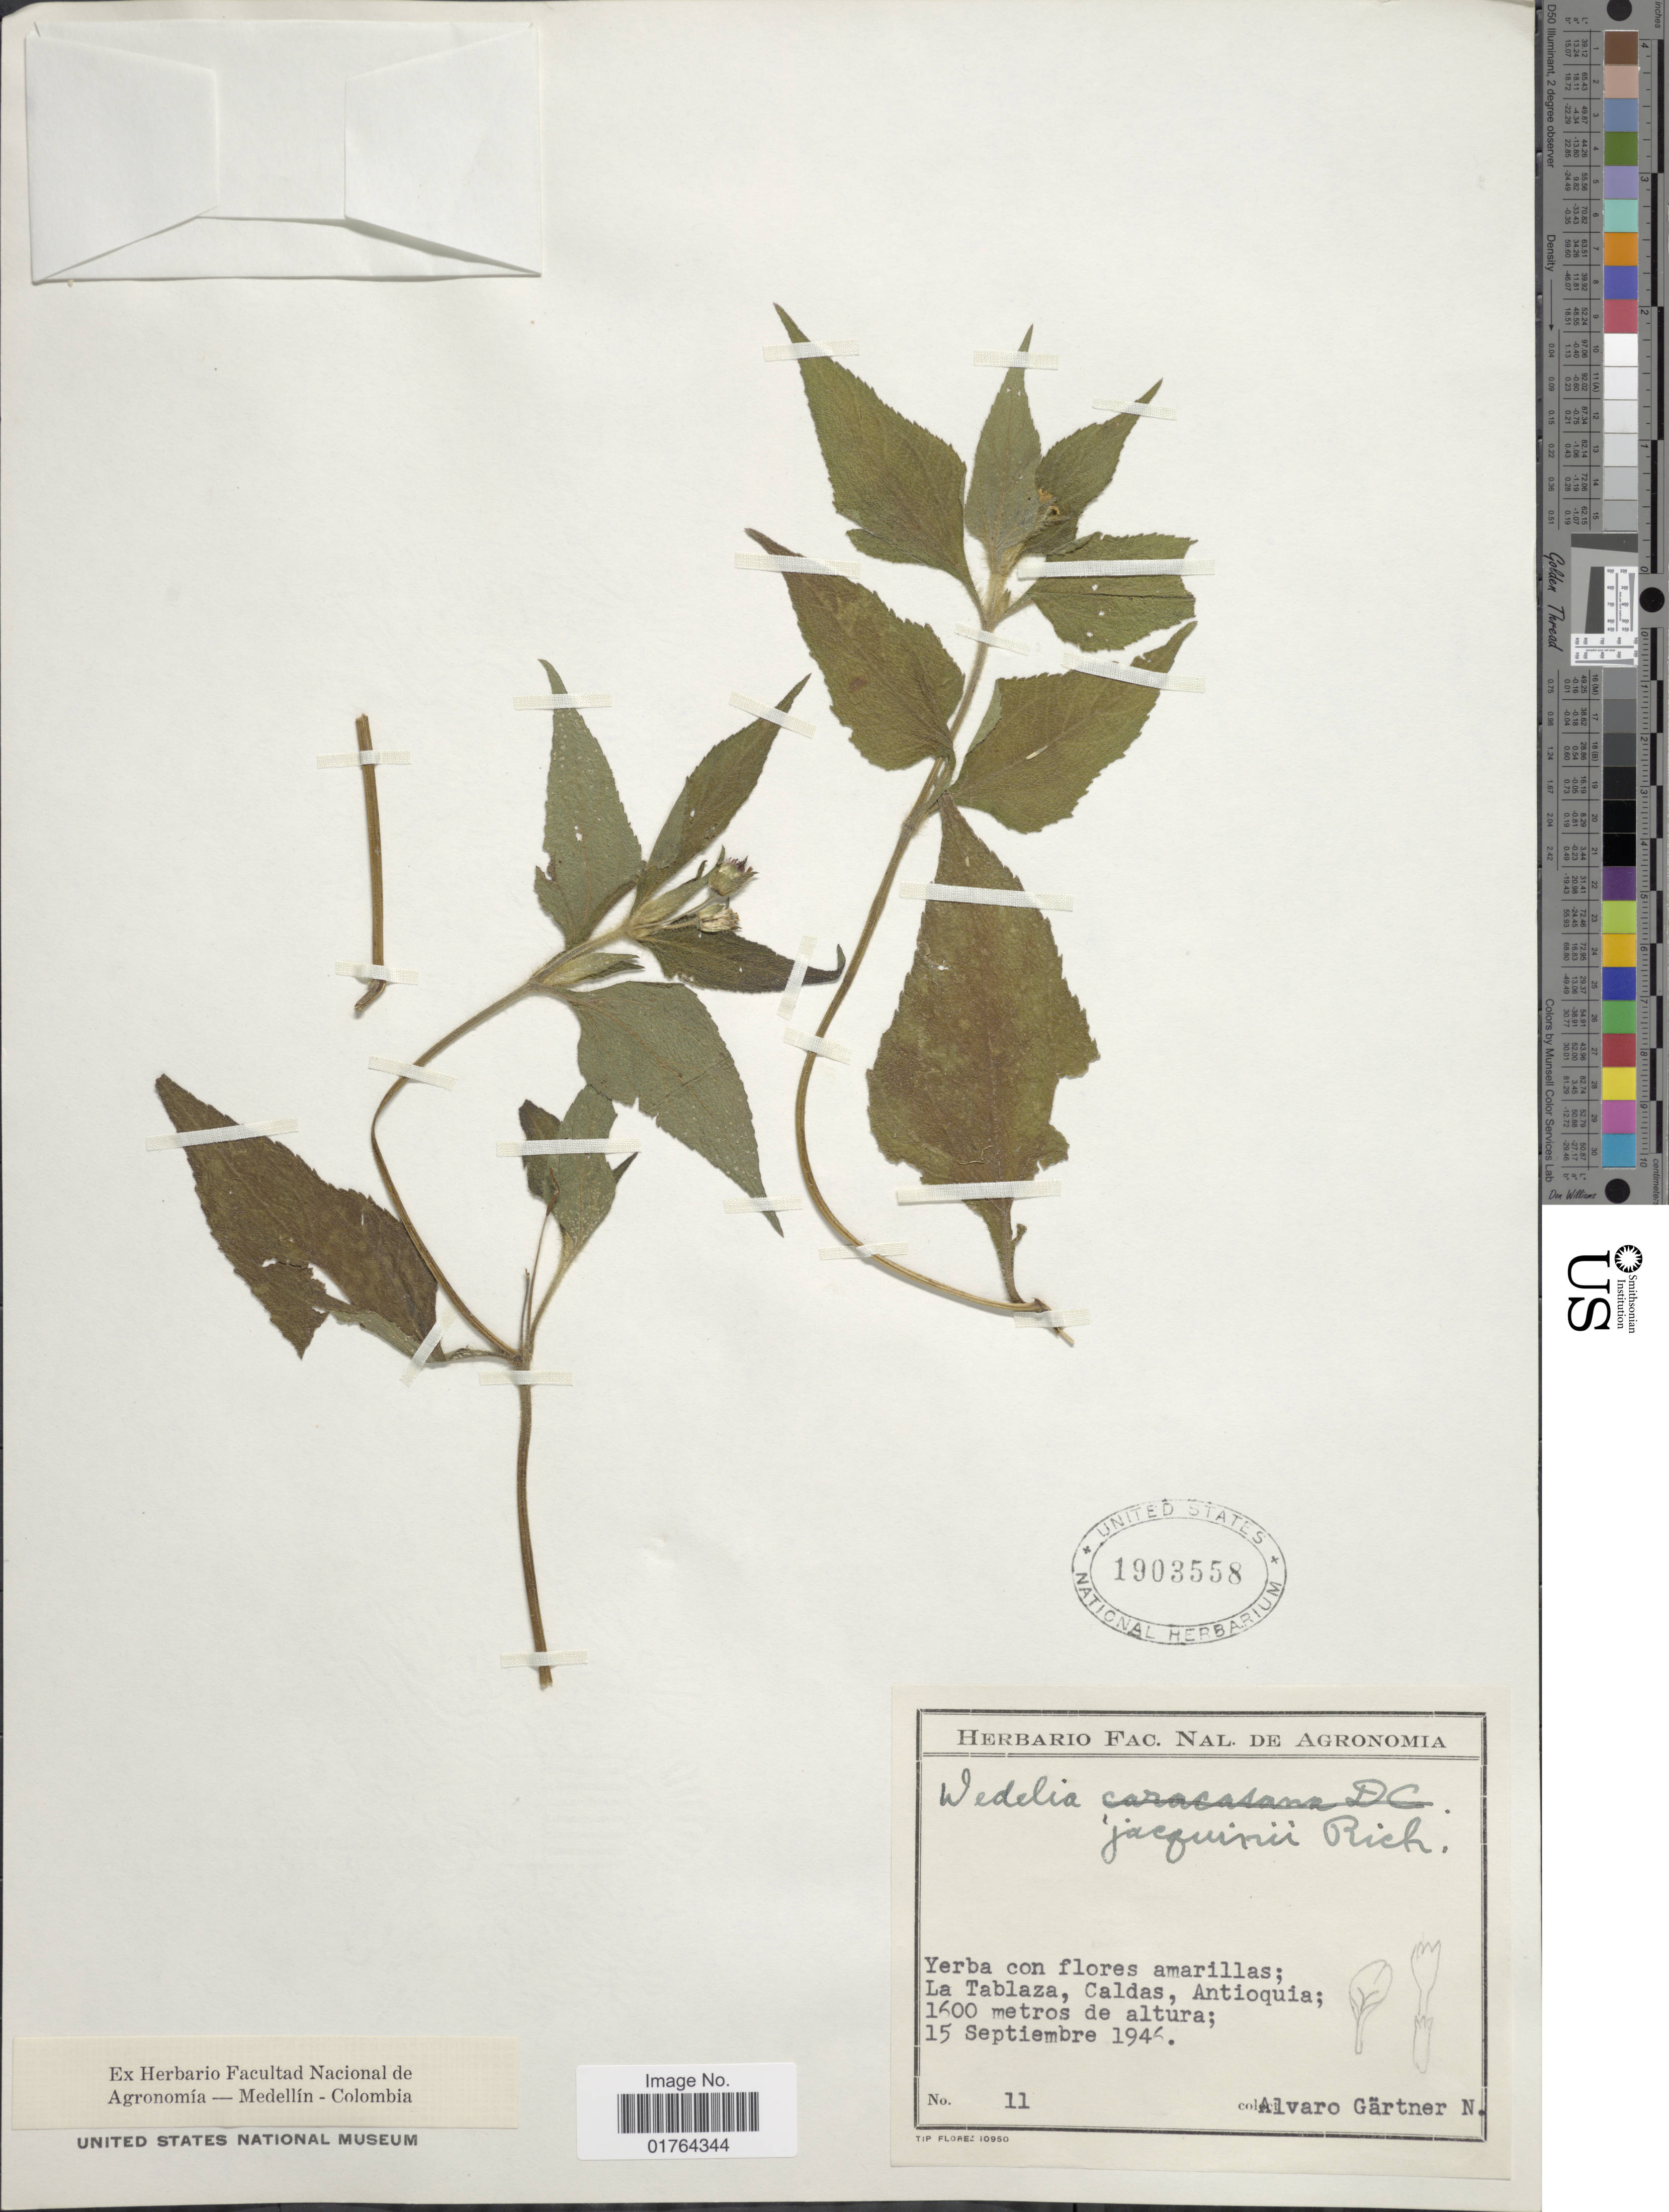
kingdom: Plantae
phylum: Tracheophyta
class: Magnoliopsida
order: Asterales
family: Asteraceae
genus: Wedelia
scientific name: Wedelia calycina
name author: Rich.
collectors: A. Gartner N.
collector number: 11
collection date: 1946-09-15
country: Colombia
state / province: Antioquia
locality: La Tablaza, Caldas, Antioquia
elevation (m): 1600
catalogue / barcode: US 1903558